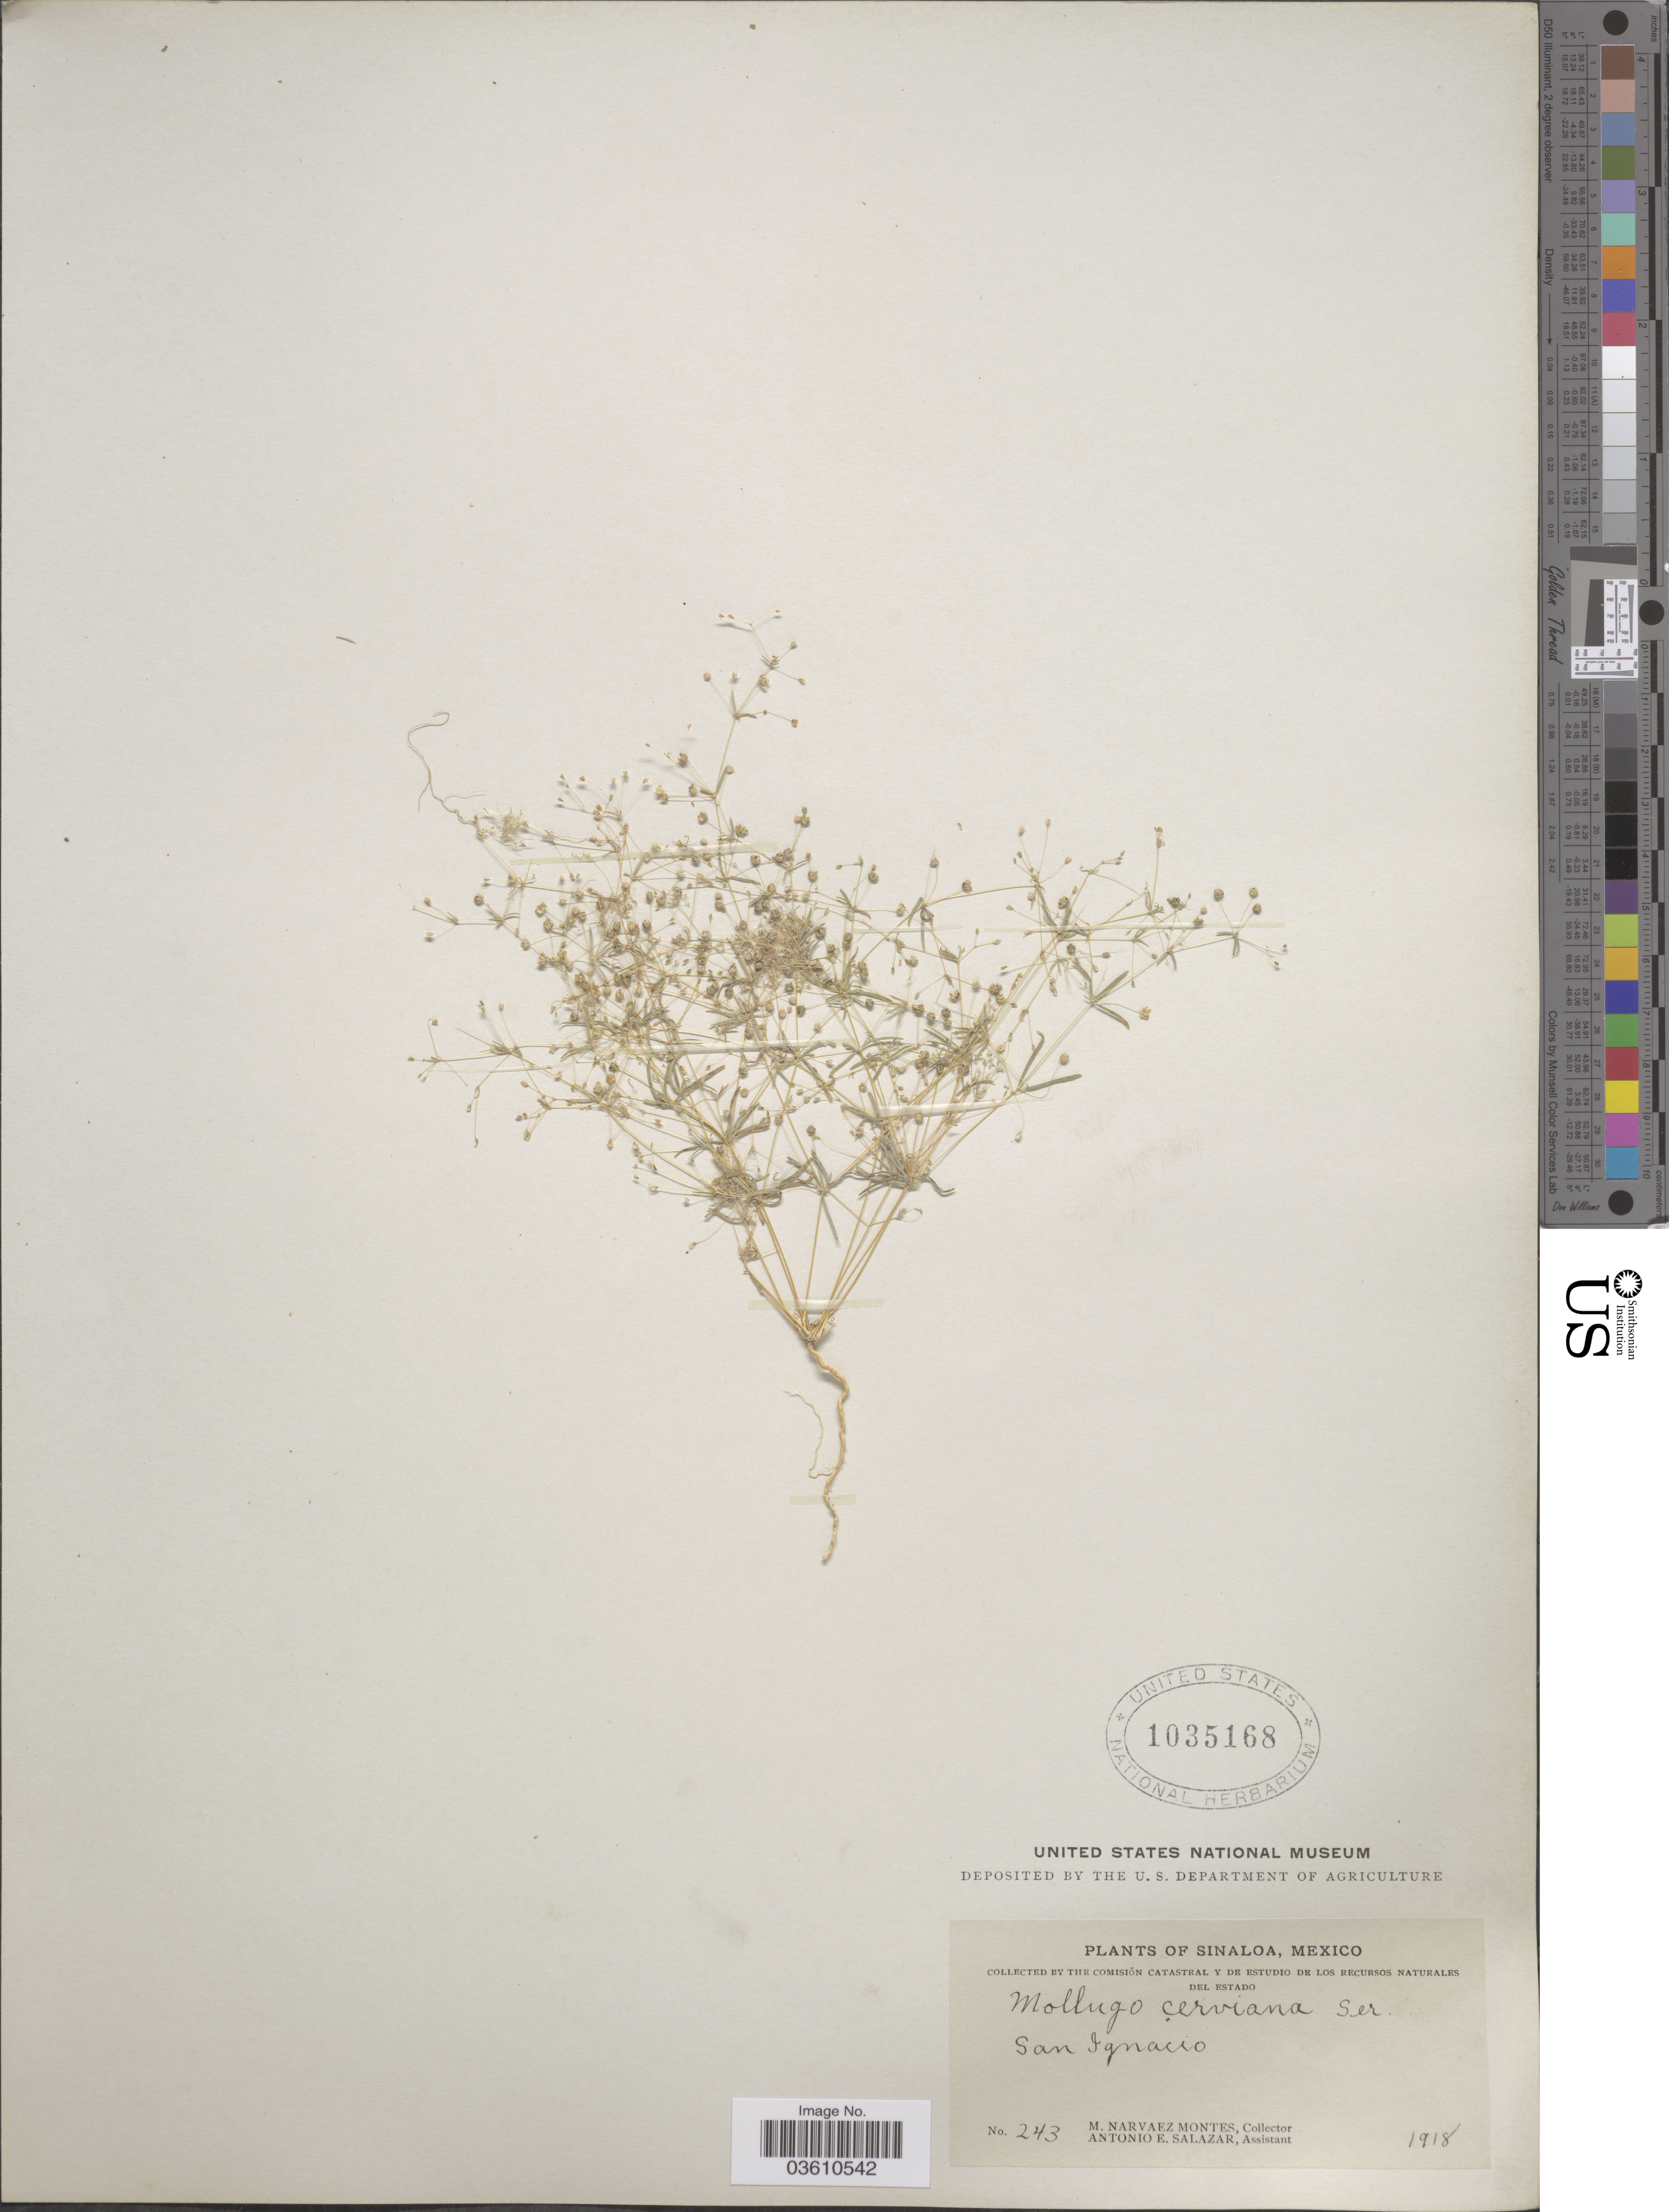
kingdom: Plantae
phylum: Tracheophyta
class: Magnoliopsida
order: Caryophyllales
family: Molluginaceae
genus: Hypertelis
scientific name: Hypertelis umbellata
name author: (Forssk.) Thulin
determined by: Strong, Mark T., (BOT), Smithsonian Institution - National Museum of Natural History (UNITED STATES)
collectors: M. Narvaez-Montes & A. E. Salazar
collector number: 243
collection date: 1918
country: Mexico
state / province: Sinaloa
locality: San Ignacio.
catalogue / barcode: US 1035168